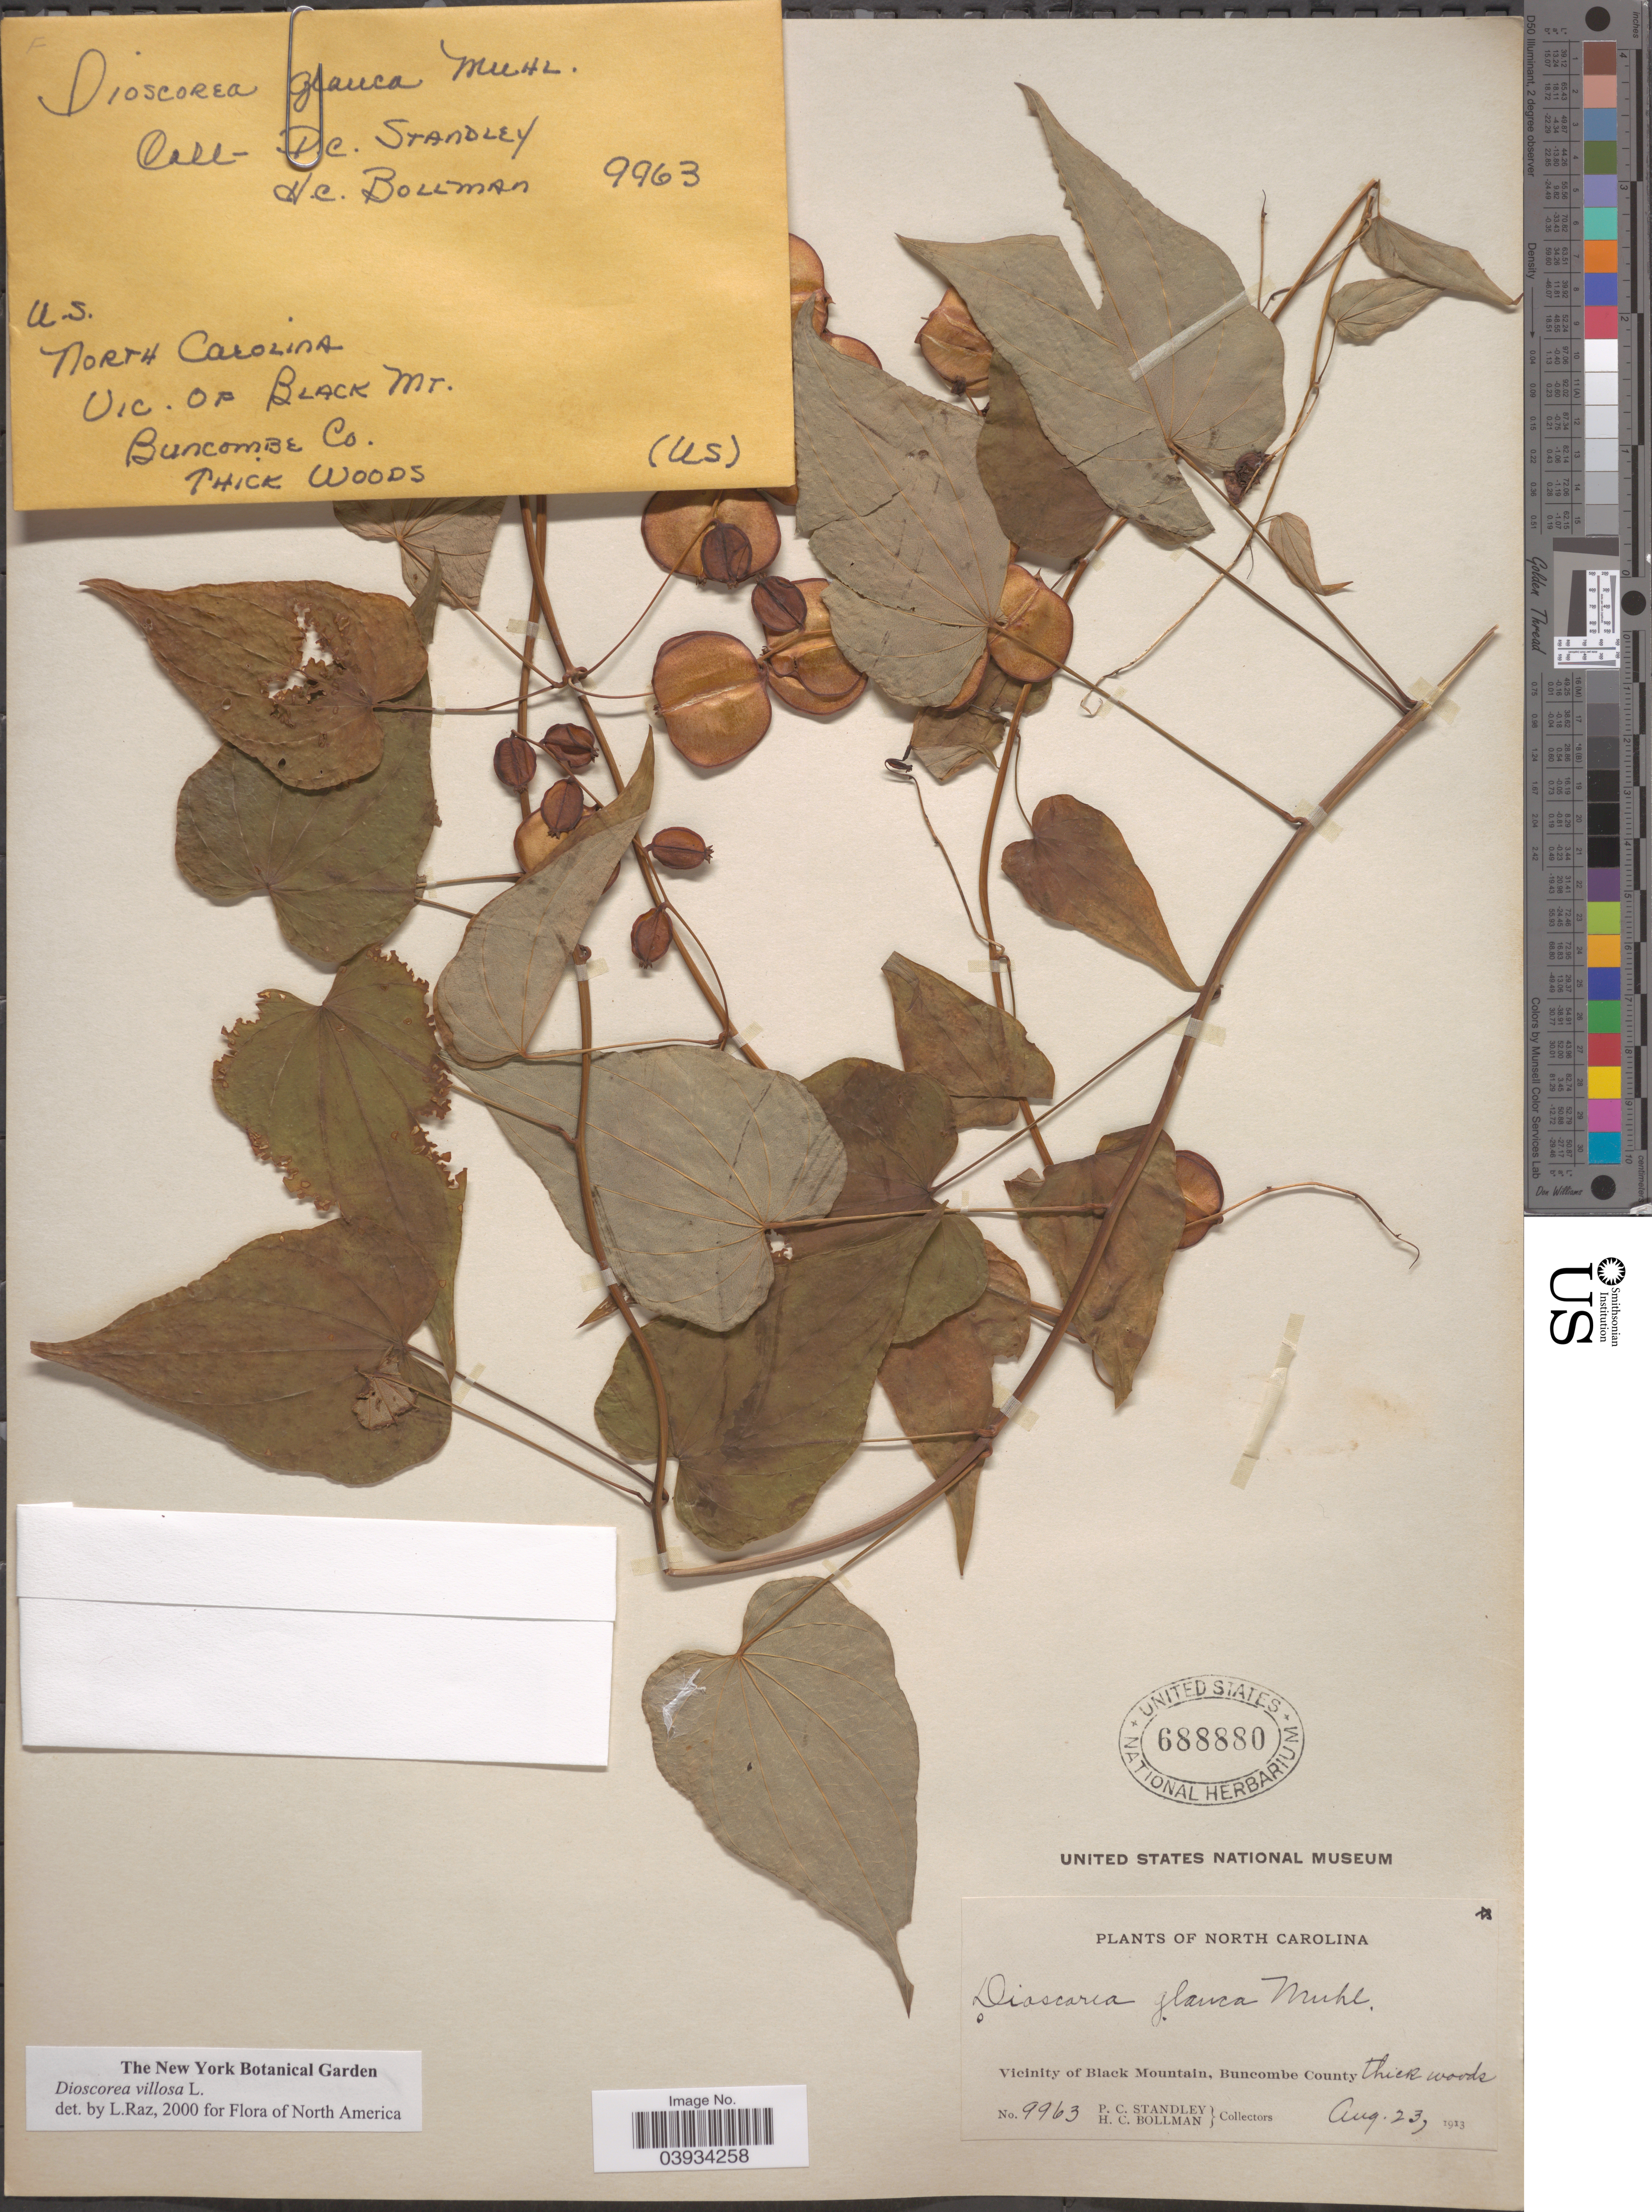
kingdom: Plantae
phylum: Tracheophyta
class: Liliopsida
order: Dioscoreales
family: Dioscoreaceae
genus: Dioscorea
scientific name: Dioscorea villosa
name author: L.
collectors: P. C. Standley & H. C. Bollman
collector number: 9963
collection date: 1913-08-23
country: United States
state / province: North Carolina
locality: Vicinity of Black Mountain, Buncombe County.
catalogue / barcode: US 688880